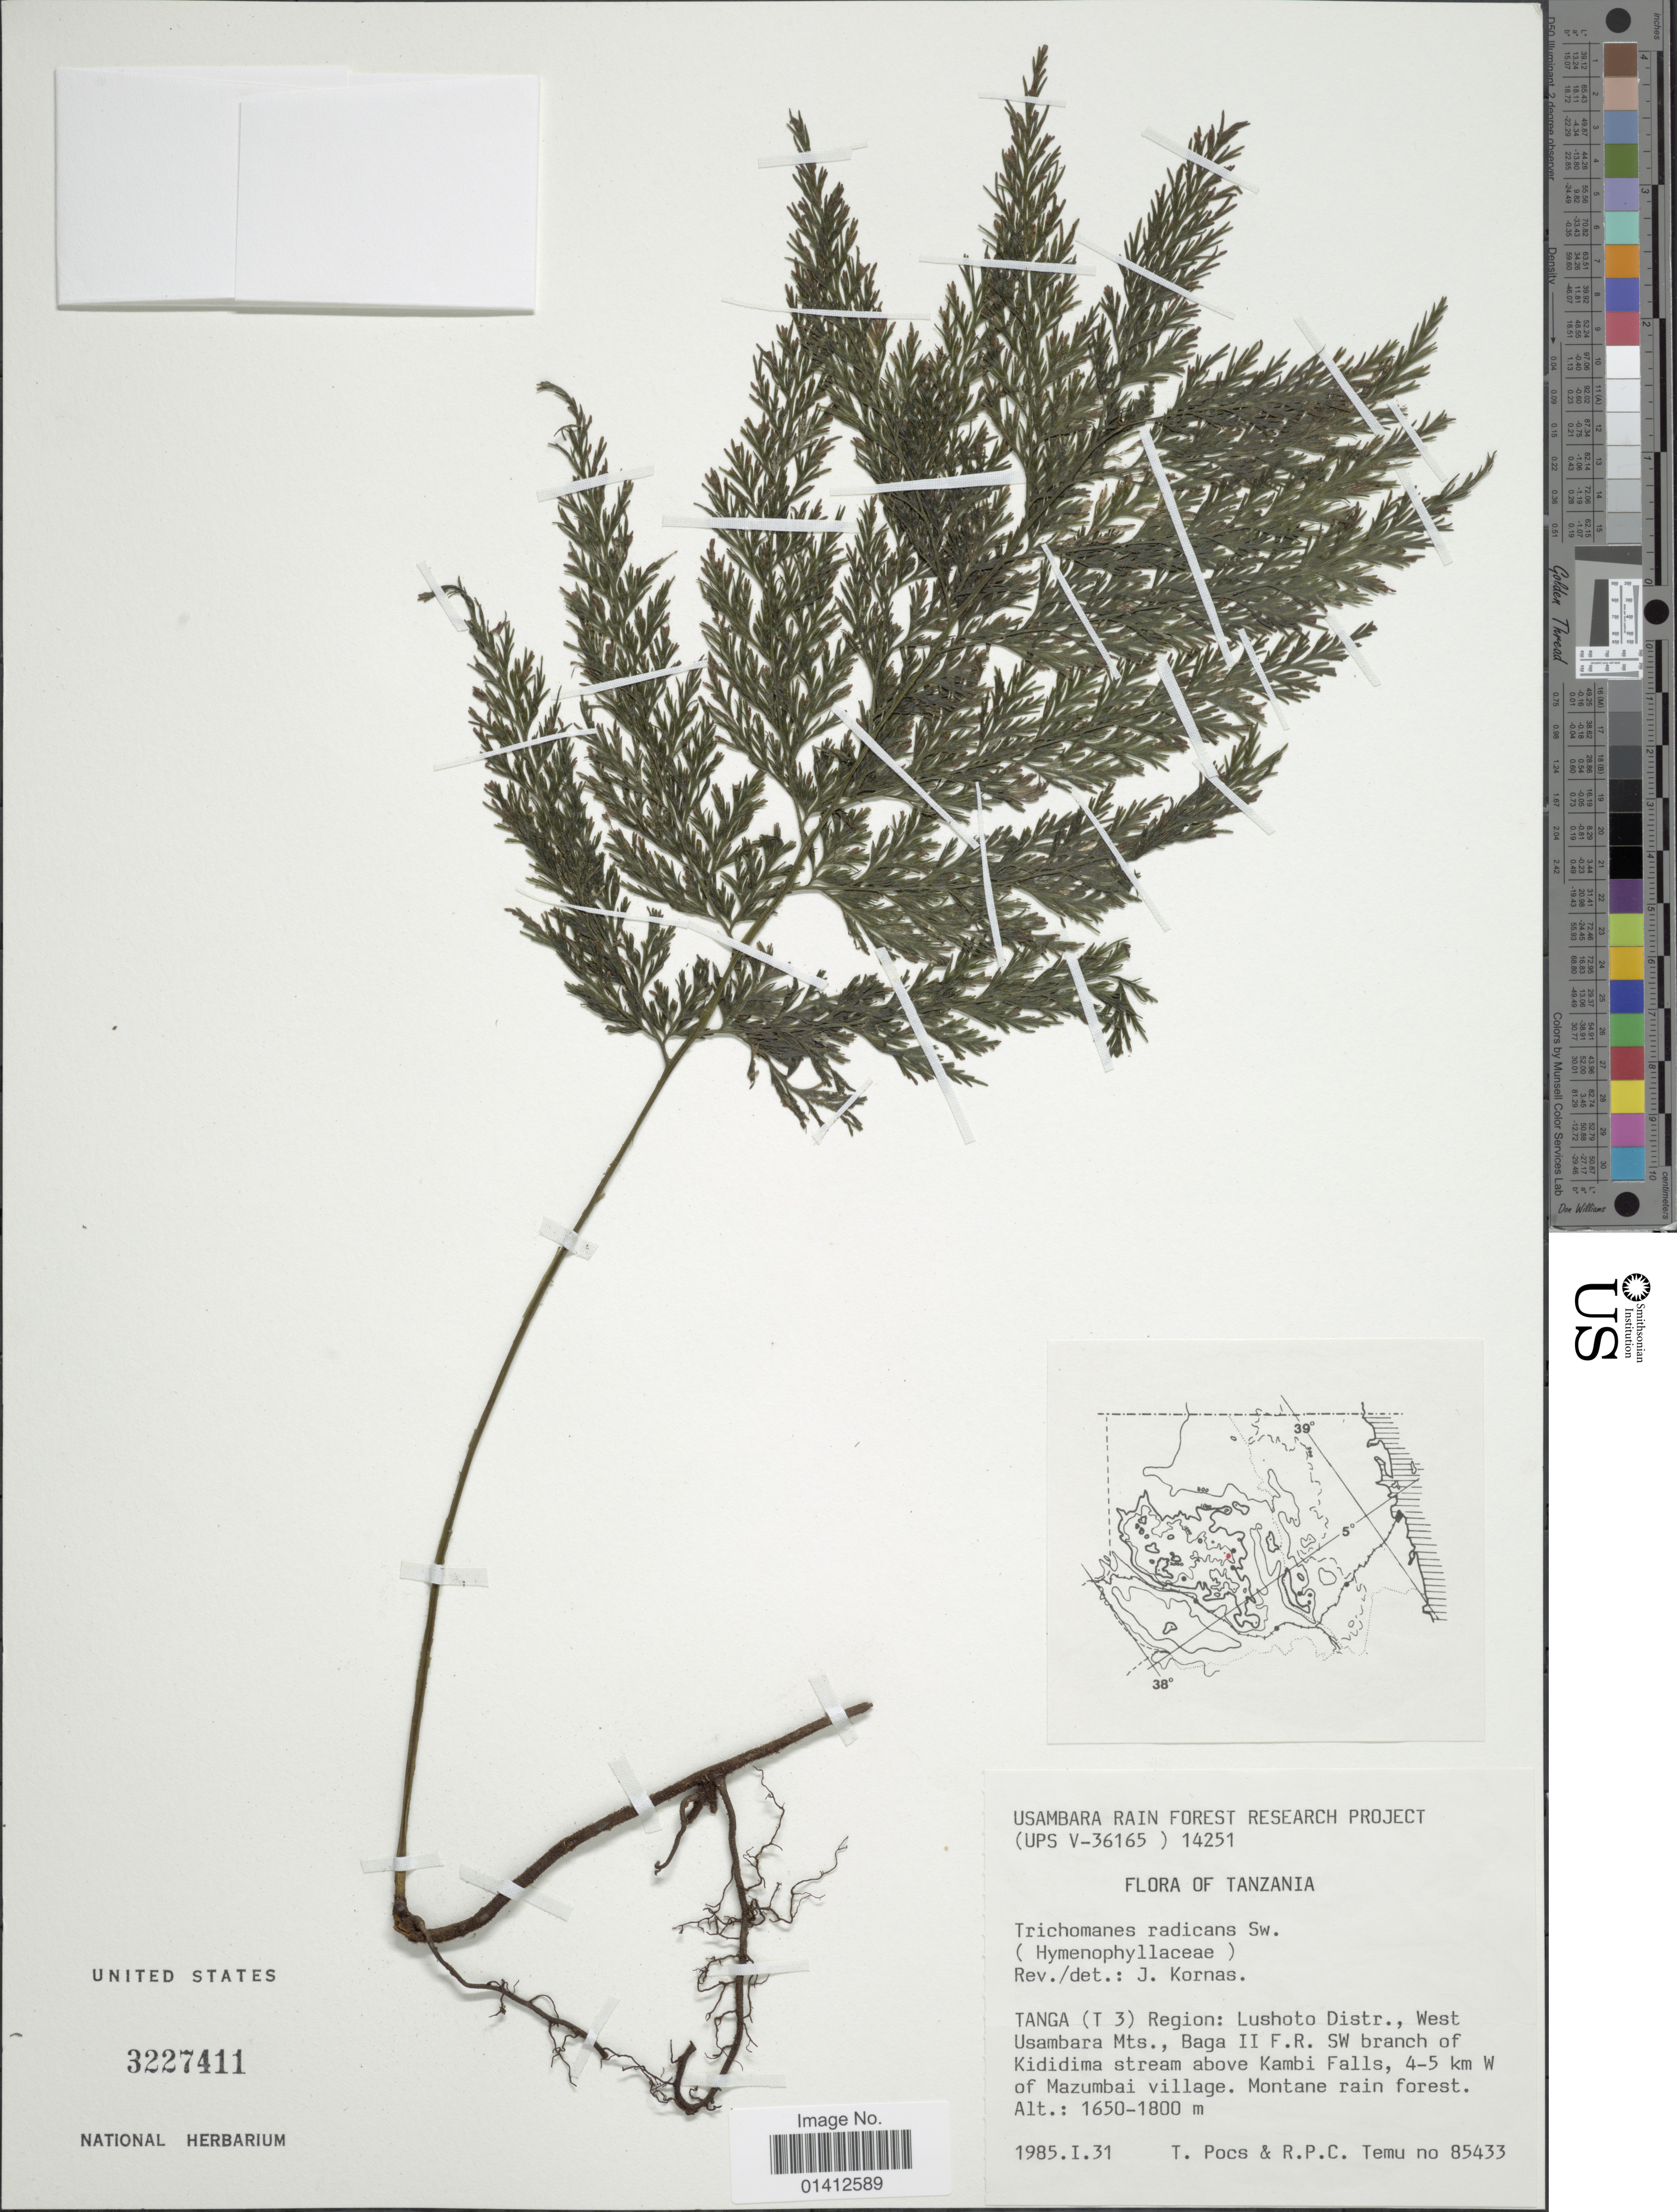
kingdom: Plantae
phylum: Tracheophyta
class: Polypodiopsida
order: Hymenophyllales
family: Hymenophyllaceae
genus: Vandenboschia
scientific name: Vandenboschia radicans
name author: (Sw.) Copel.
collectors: T. Pocs & R. Temu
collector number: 85433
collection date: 1985-01-31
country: Tanzania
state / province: Tanga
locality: Tanzania, region: Lushoto Distr., West Usambara Mts., Baga II F.R. SW branch of Kididima stream above Kambi Falls, 4-5 km W of Mazumbai village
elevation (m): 1650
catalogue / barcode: US 3227411